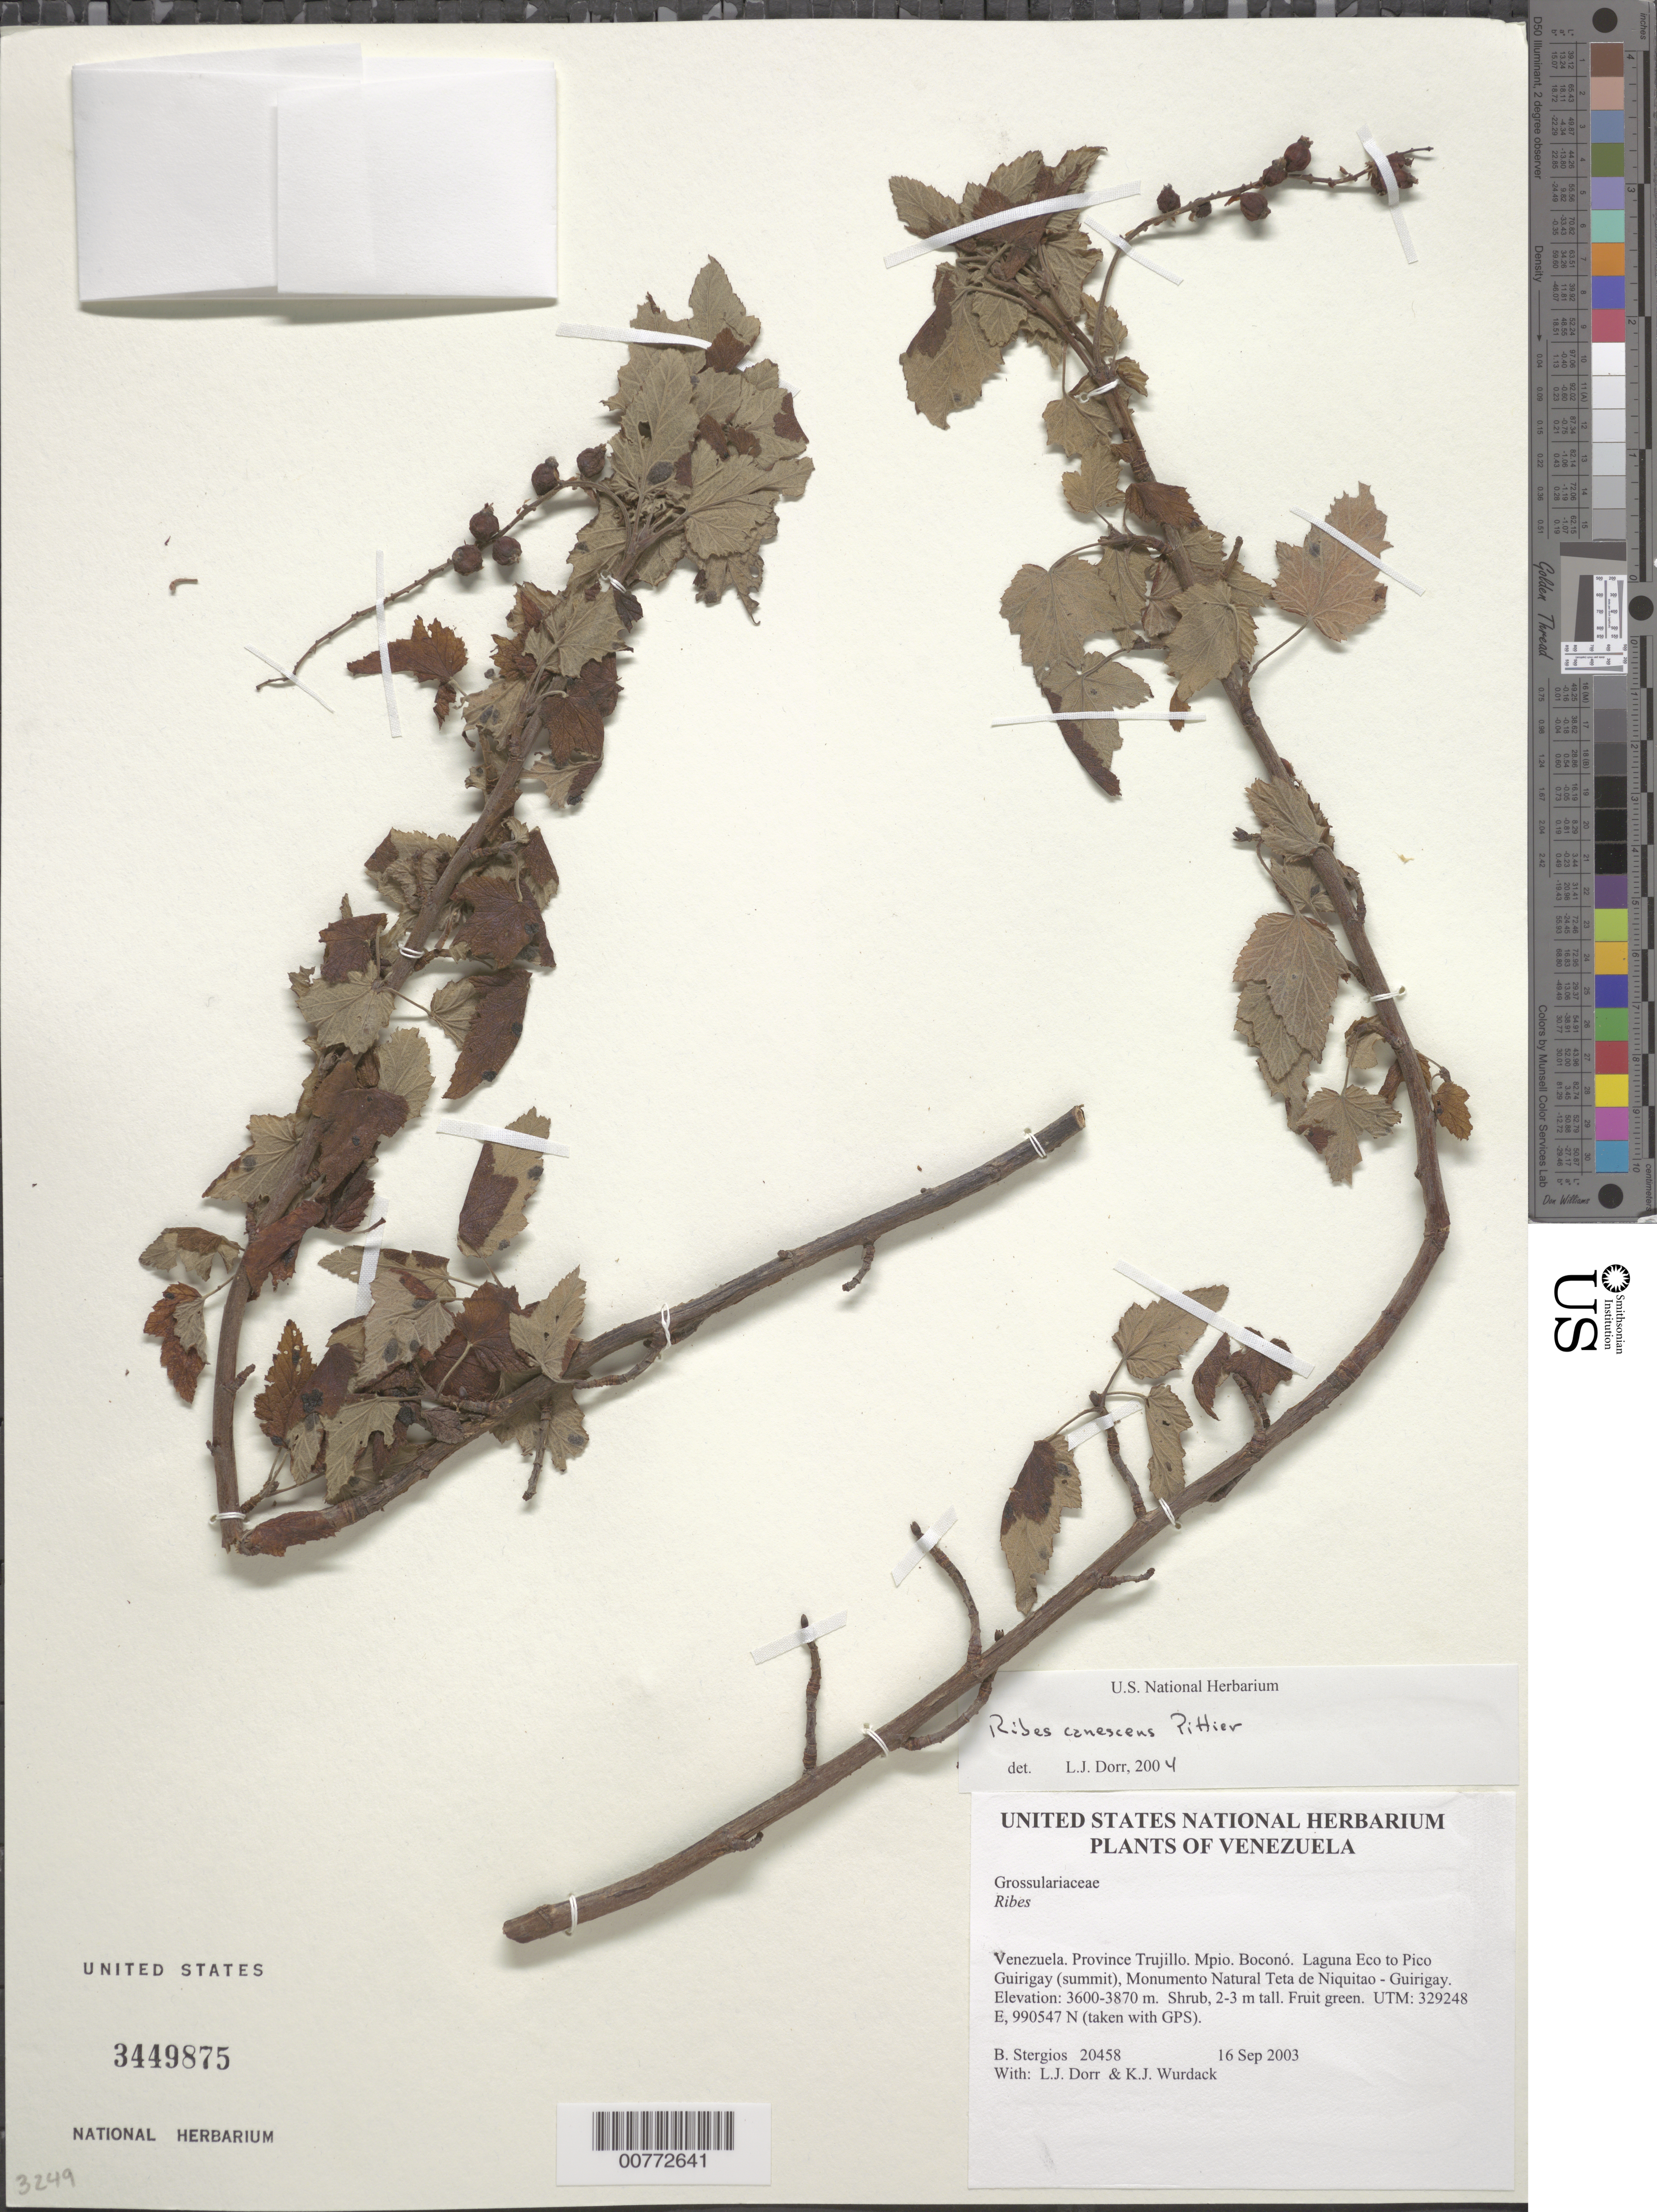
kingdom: Plantae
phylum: Tracheophyta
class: Magnoliopsida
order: Saxifragales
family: Grossulariaceae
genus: Ribes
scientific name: Ribes canescens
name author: Pittier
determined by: Dorr, L. J., (BOT), Smithsonian Institution - National Museum of Natural History (UNITED STATES)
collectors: B. G. Stergios, L. J. Dorr & K. Wurdack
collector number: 20458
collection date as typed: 16 Sep 2003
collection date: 2003-09-16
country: Venezuela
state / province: Trujillo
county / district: Boconó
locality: Laguna Eco to Pico Guirigay (summit), Monumento Natural Teta de Niquitao - Guirigay.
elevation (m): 3600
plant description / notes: PORT, US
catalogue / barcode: US 3449875